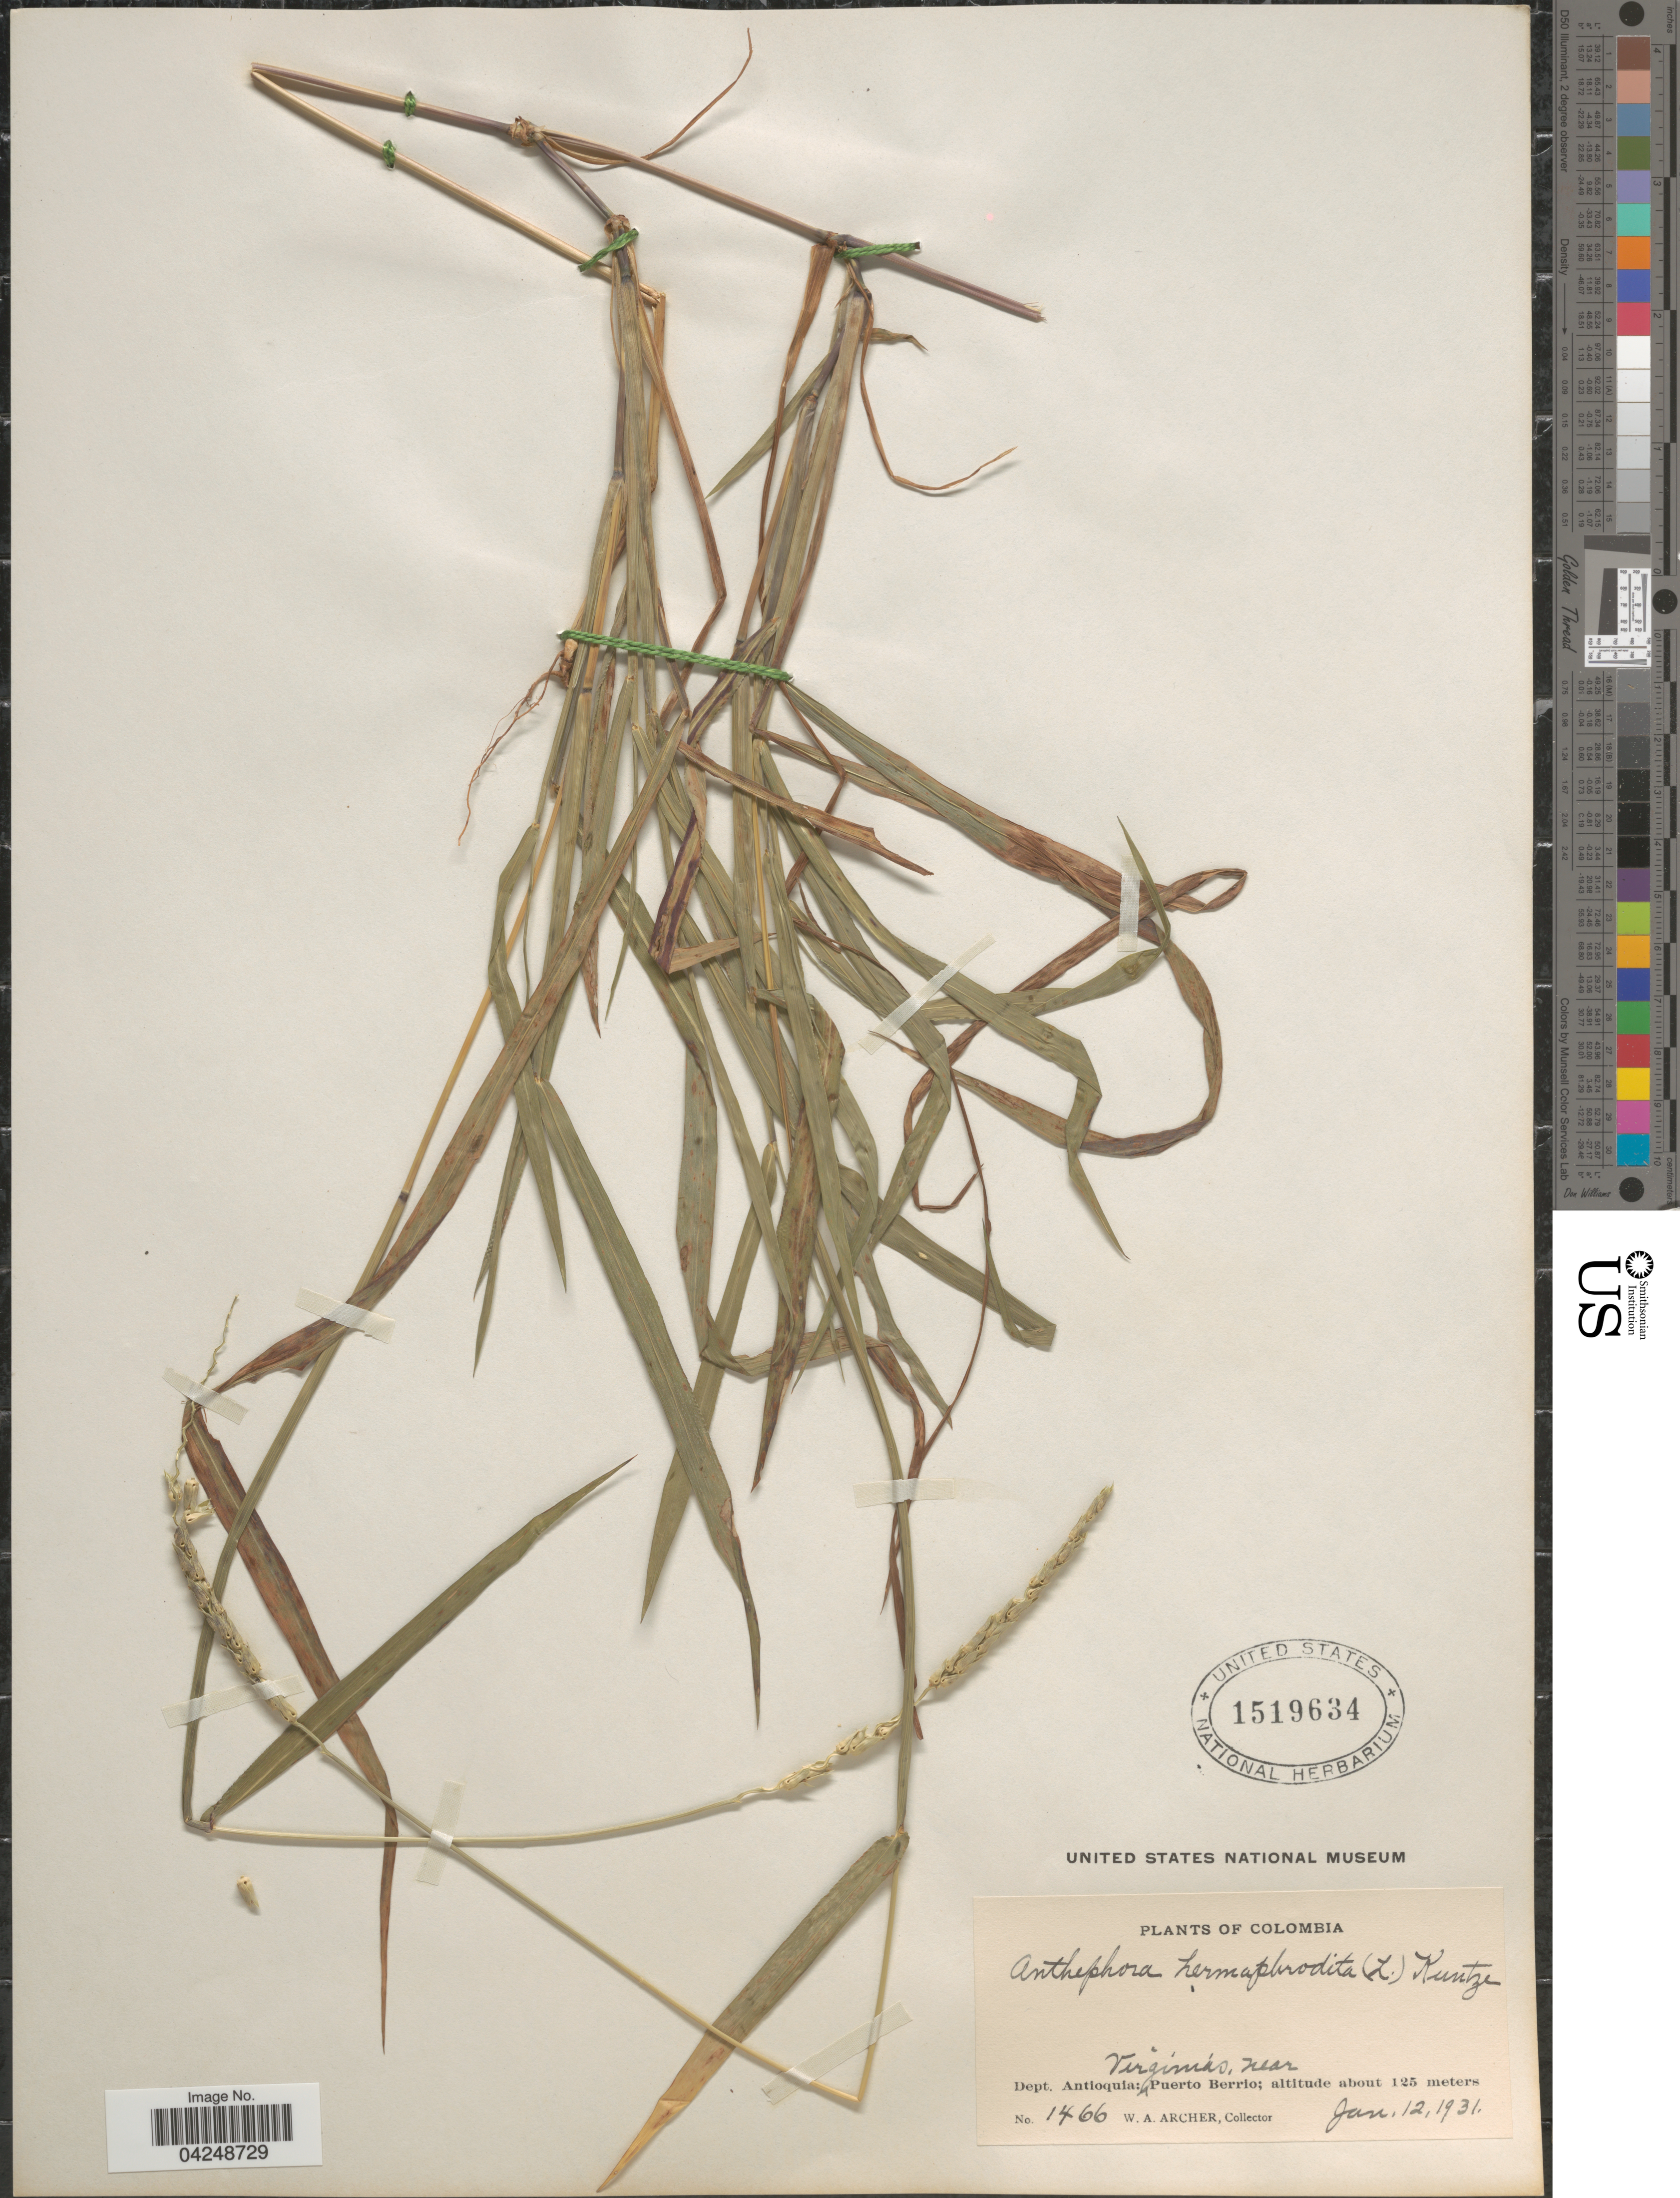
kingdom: Plantae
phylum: Tracheophyta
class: Liliopsida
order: Poales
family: Poaceae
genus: Anthephora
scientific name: Anthephora hermaphrodita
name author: (L.) Kuntze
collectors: W. Archer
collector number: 1466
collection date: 1931-01-12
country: Colombia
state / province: Antioquia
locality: Dept. Antioquia: Virginias, near Puerto Berrio.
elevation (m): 125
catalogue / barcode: US 1519634